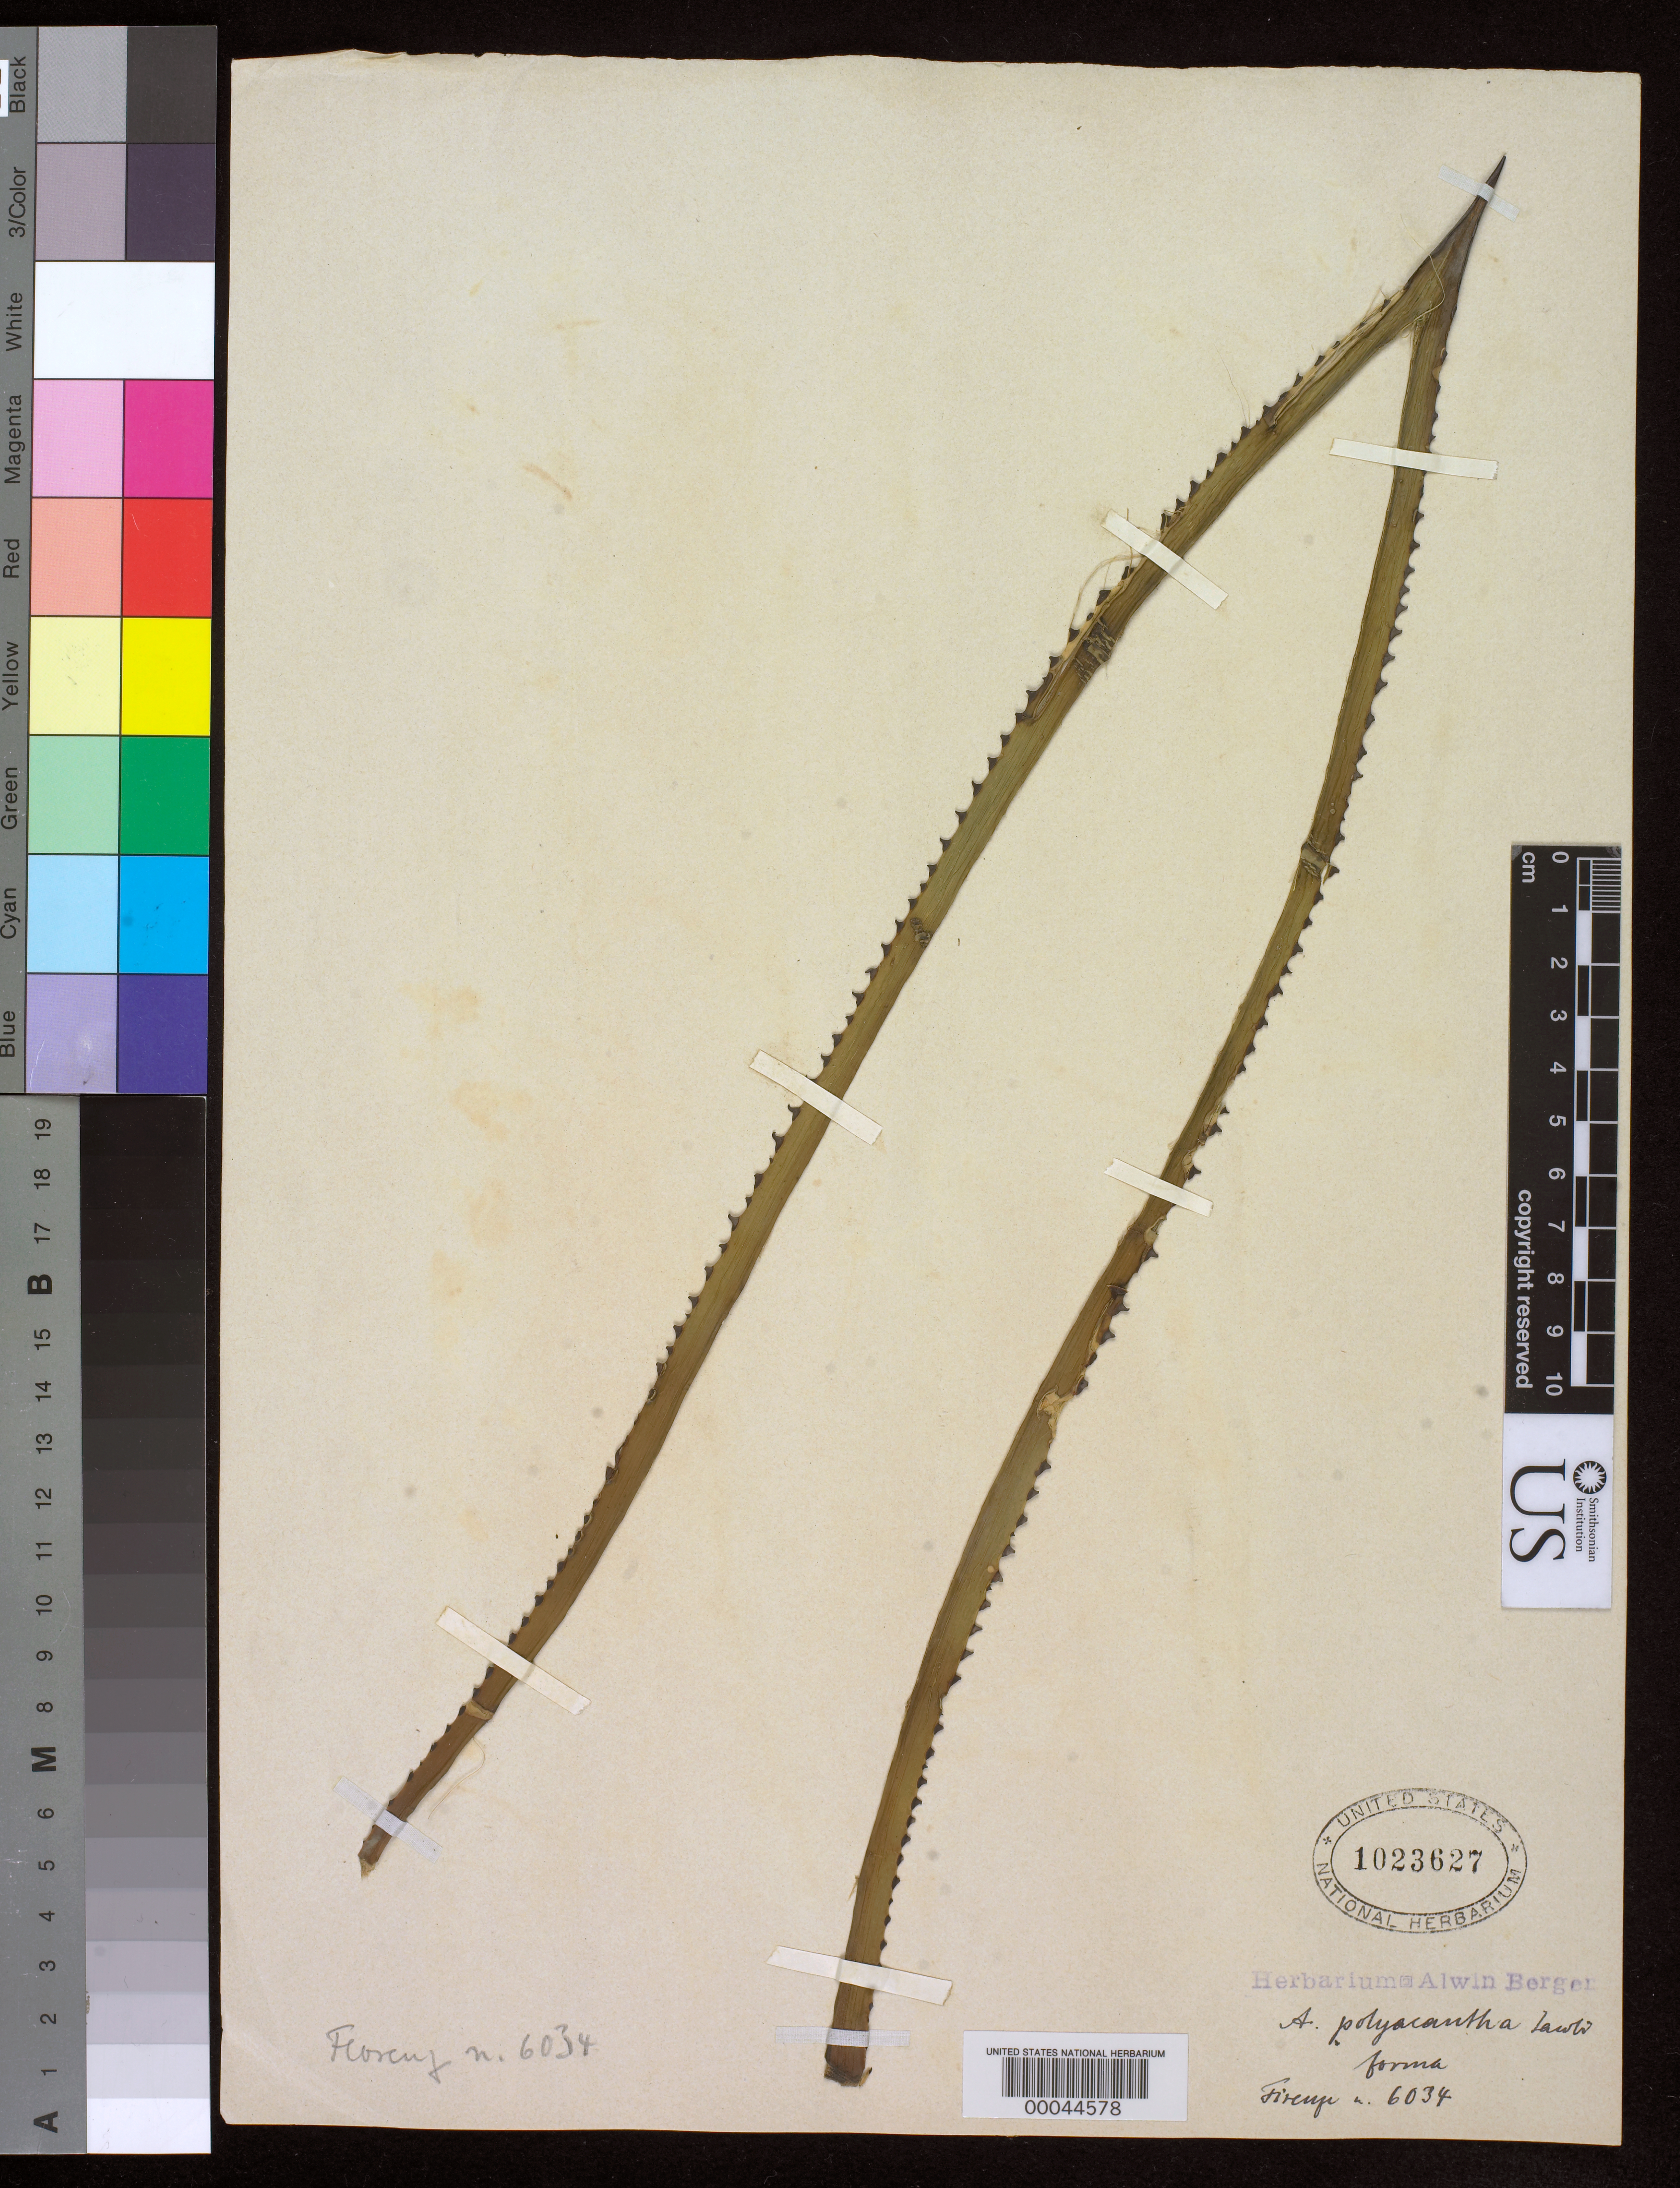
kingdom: Plantae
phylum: Tracheophyta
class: Liliopsida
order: Asparagales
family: Asparagaceae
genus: Agave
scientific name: Agave polyacantha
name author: Haw.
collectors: ex herb. A. Berger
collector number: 6034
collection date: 1909-06-02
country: Mexico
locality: Cultivated at La Mortola, Italy.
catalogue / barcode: US 1023627